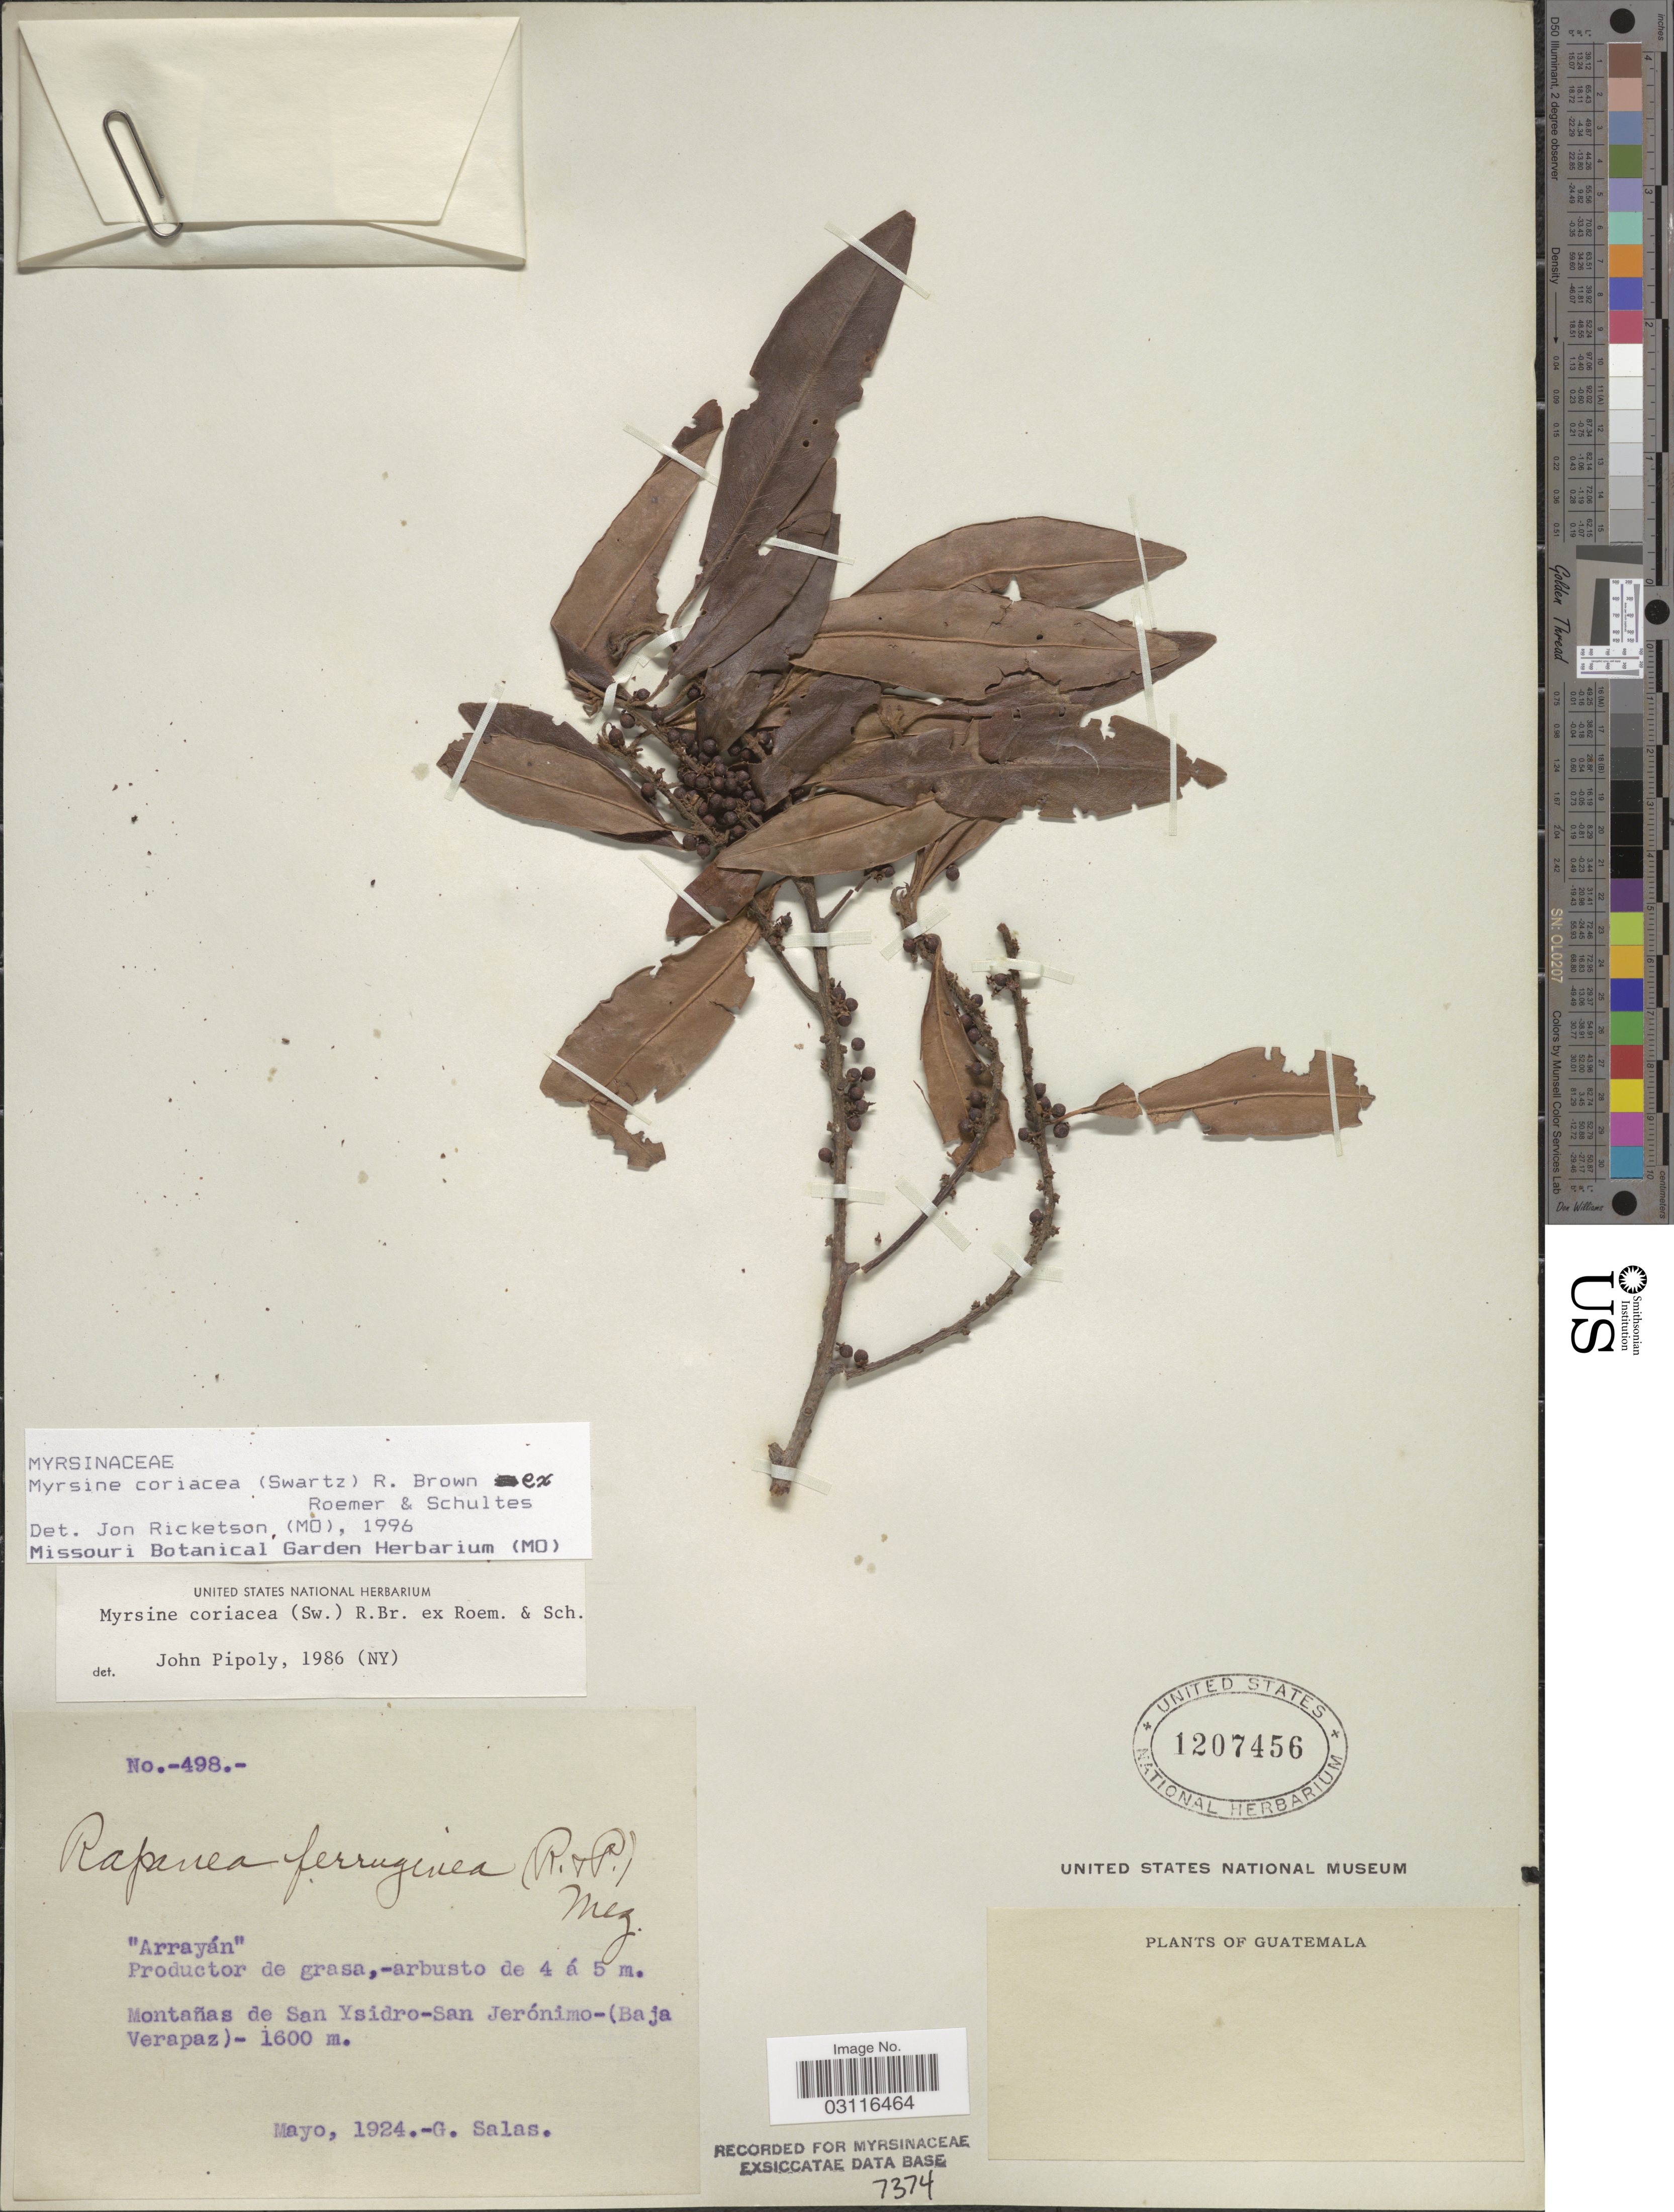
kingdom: Plantae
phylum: Tracheophyta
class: Magnoliopsida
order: Ericales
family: Primulaceae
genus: Myrsine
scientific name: Myrsine coriacea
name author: (Sw.) R. Br. ex Roem. & Schult.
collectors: G. Salas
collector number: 498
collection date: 1924-05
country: Guatemala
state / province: Baja Verapaz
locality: Montañas de San Ysidro-San Jerónimo-(Baja Verapaz).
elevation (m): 1600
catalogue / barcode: US 1207456